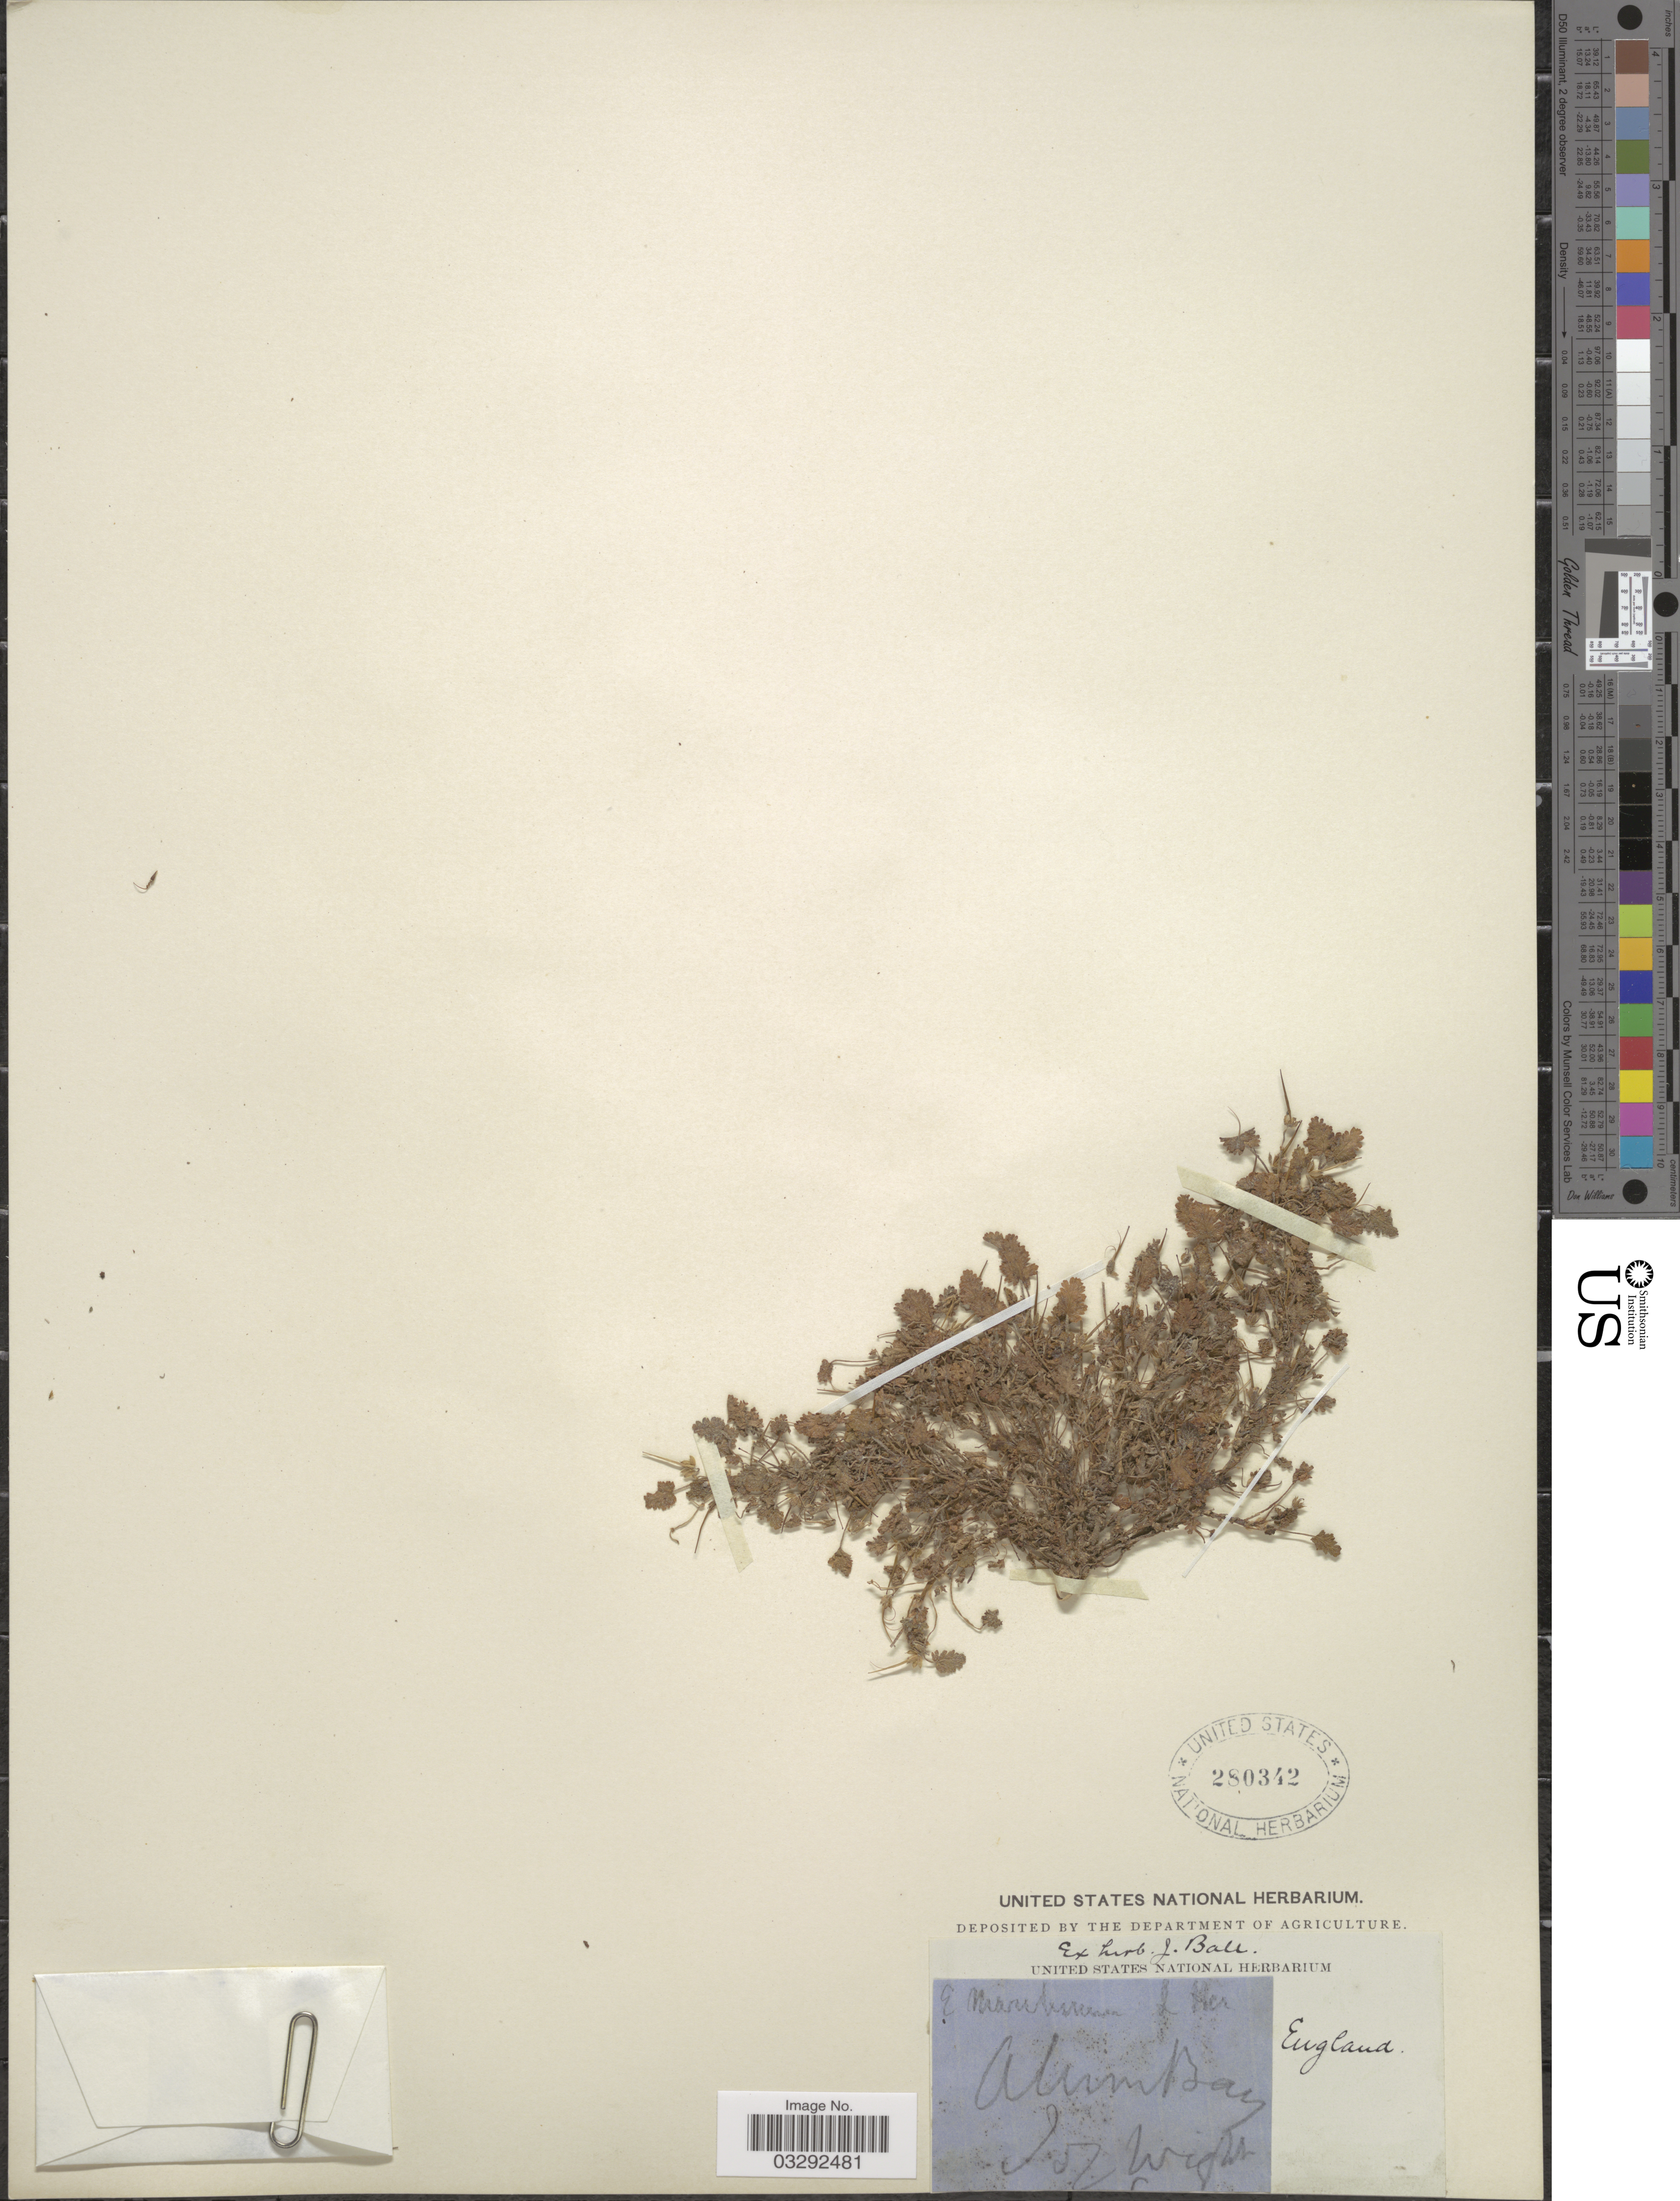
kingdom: Plantae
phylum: Tracheophyta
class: Magnoliopsida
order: Geraniales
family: Geraniaceae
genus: Erodium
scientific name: Erodium sp.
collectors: ex herb. John Ball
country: United Kingdom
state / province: England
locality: Alum Bay. Isle of Wight.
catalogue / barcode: US 280342